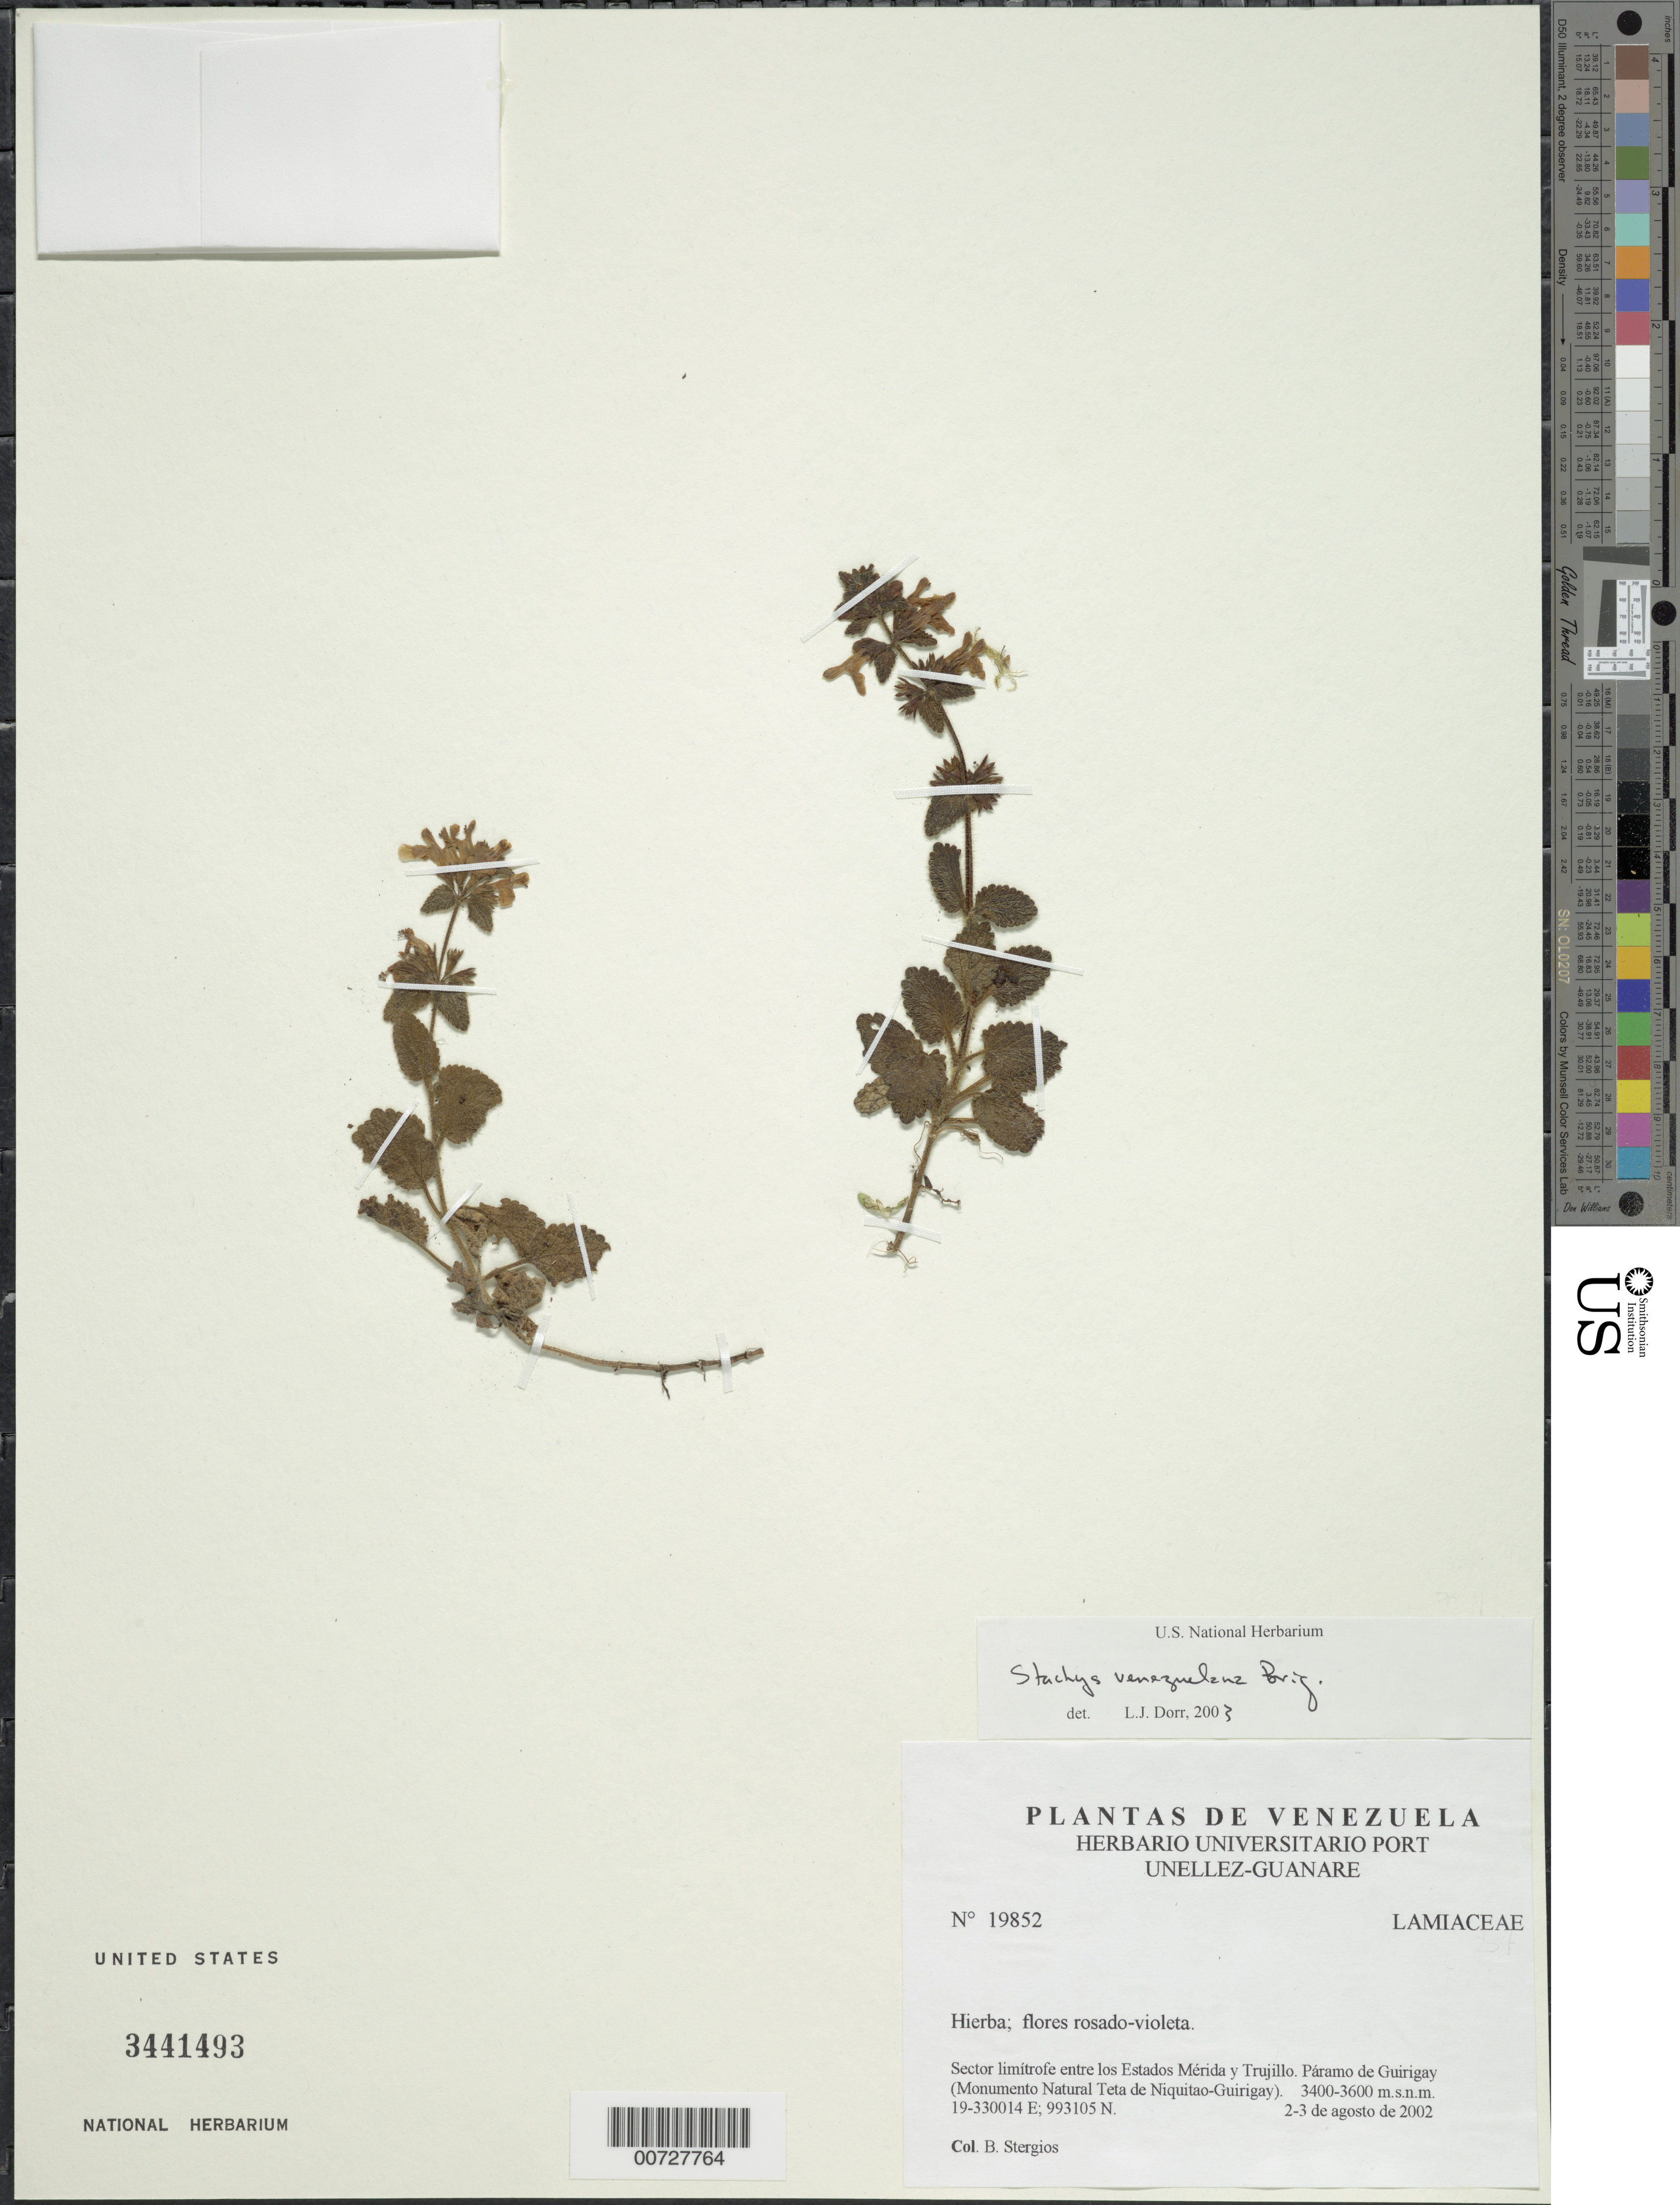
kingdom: Plantae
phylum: Tracheophyta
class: Magnoliopsida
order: Lamiales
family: Lamiaceae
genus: Stachys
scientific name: Stachys venezuelana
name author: Briq.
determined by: Dorr, L. J., (BOT), Smithsonian Institution - National Museum of Natural History (UNITED STATES)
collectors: B. G. Stergios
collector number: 19852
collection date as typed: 02 Aug 2002 to 03 Aug 2002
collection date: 2002-08-02/2002-08-03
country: Venezuela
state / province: Trujillo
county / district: Boconó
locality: Páramo de Guirigay (Monumento Natural Teta de Niquitao-Guirigay). Sector limítrofe entre los Estados Mérida y Trujillo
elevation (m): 3400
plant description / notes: PORT, US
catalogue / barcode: US 3441493